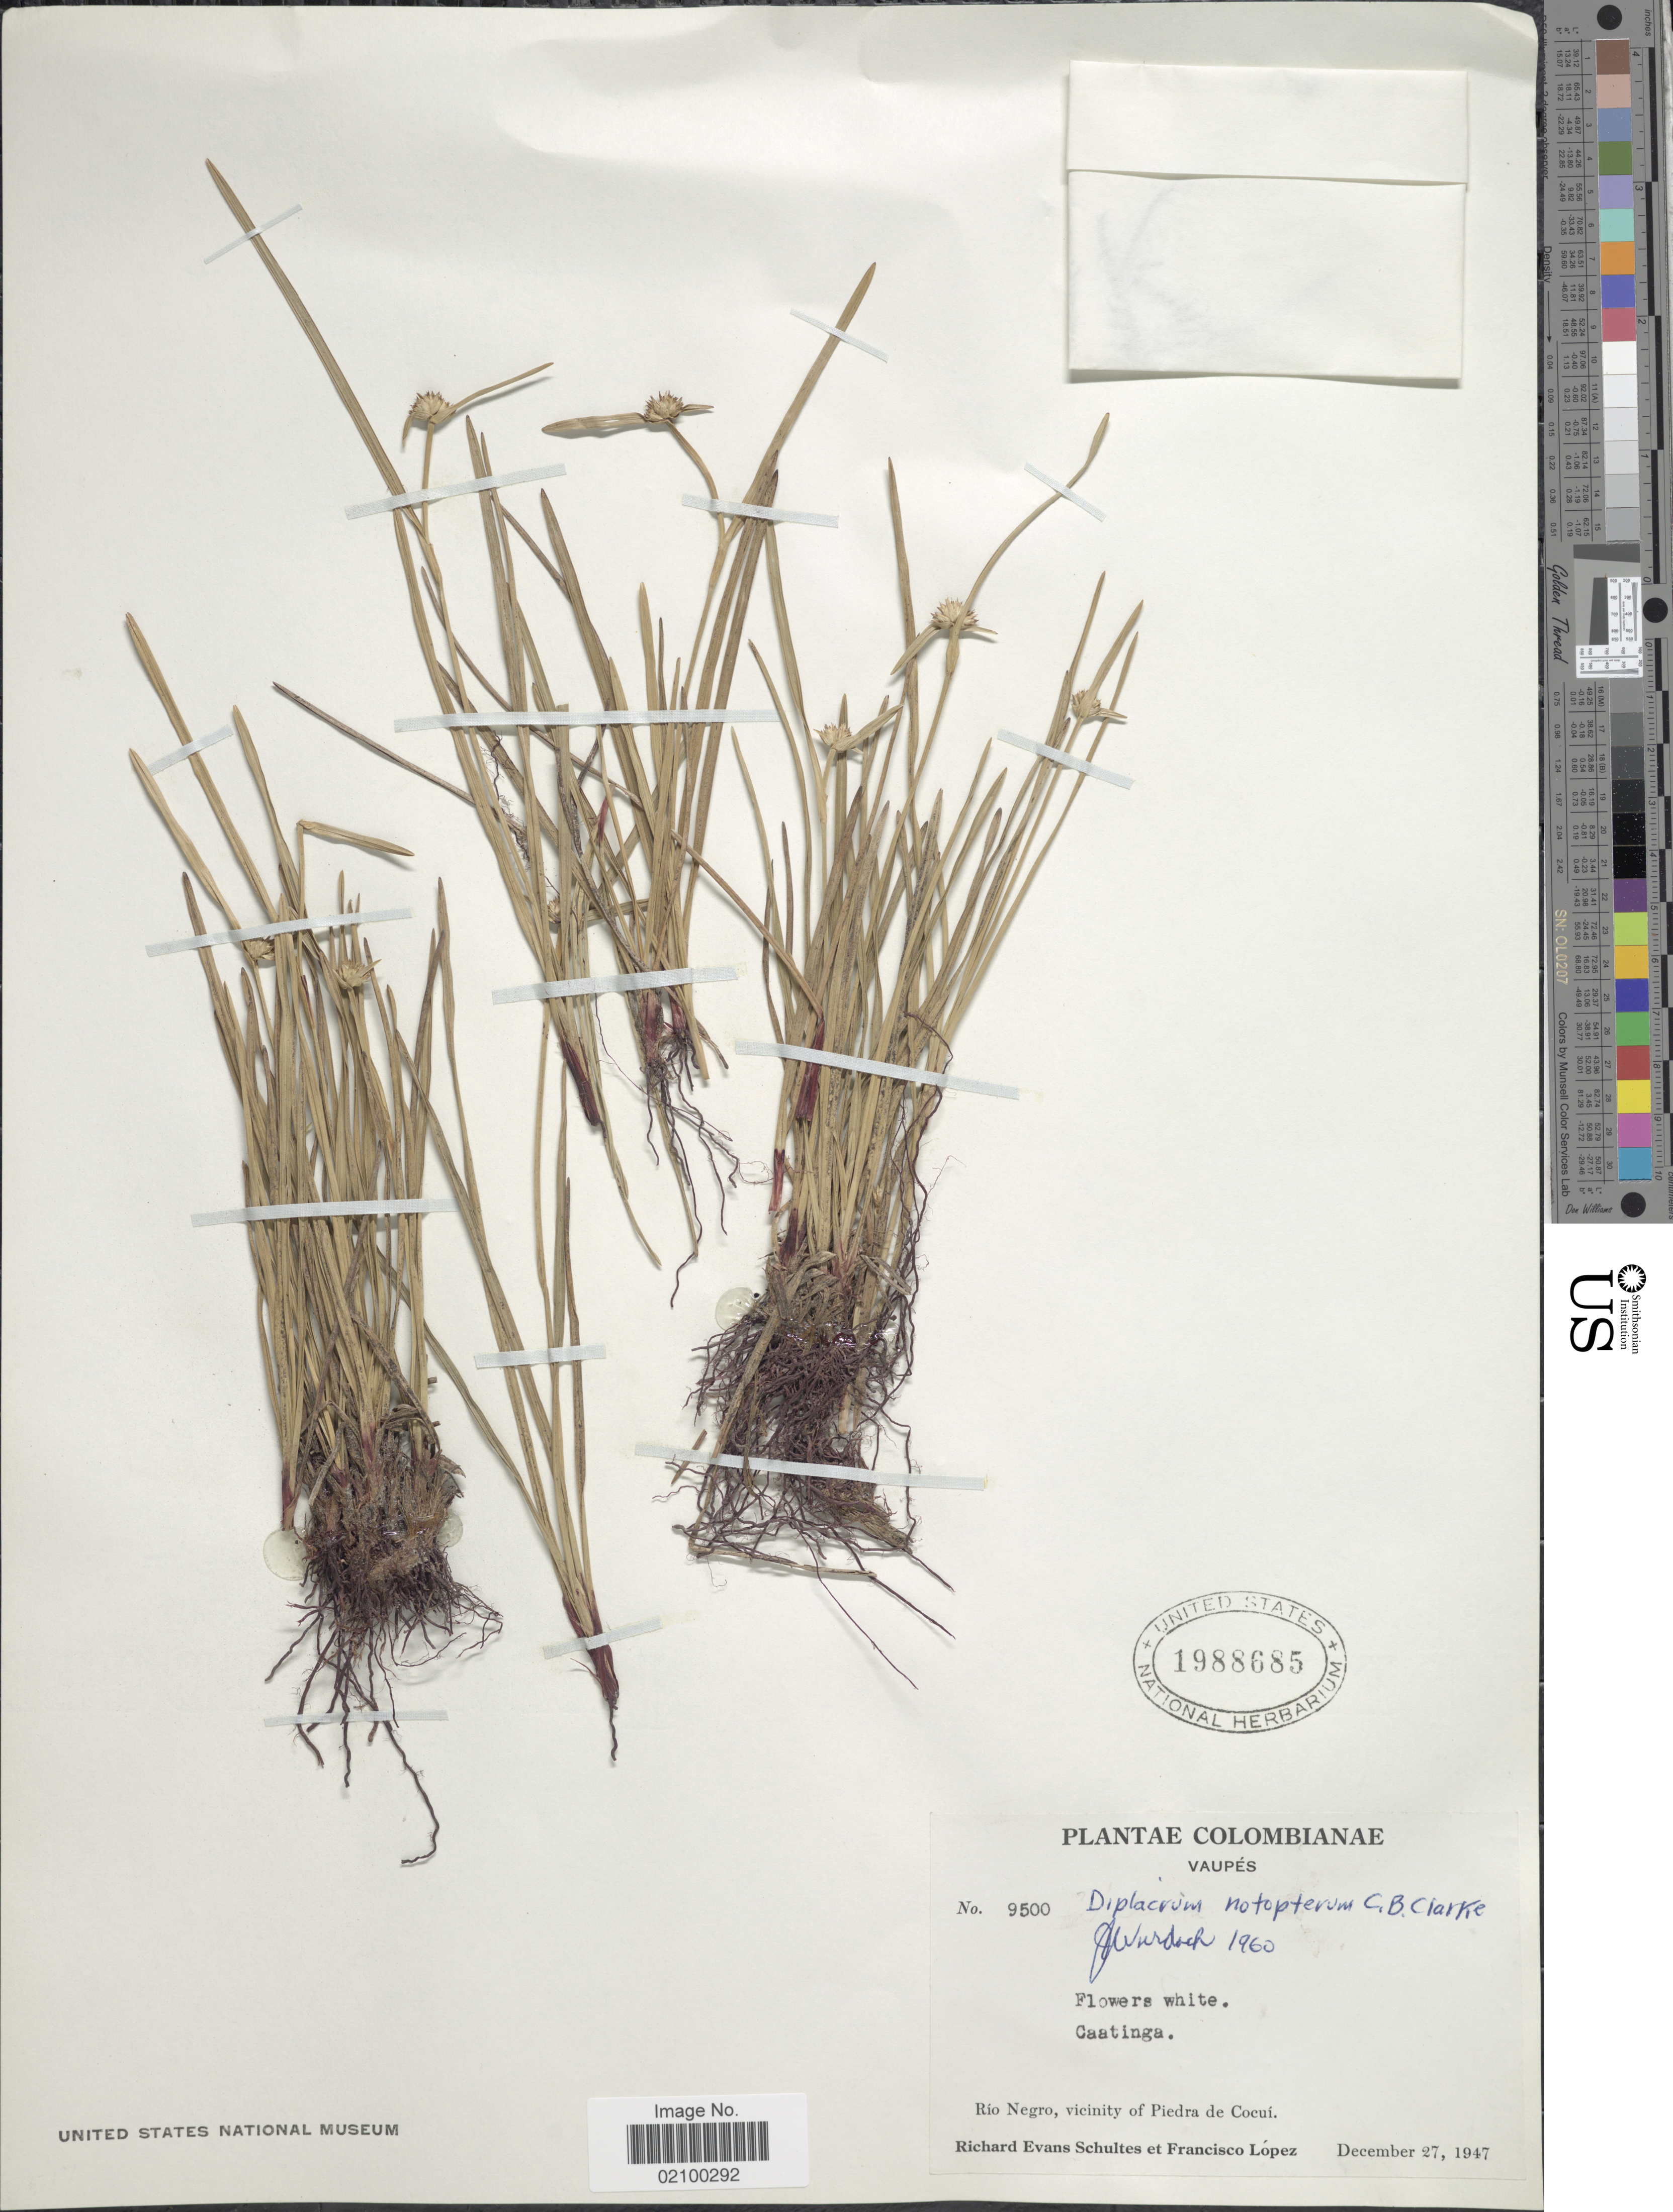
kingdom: Plantae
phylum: Tracheophyta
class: Liliopsida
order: Poales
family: Cyperaceae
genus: Diplacrum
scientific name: Diplacrum capitatum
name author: (Willd.) Boeckeler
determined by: Strong, Mark T., (BOT), Smithsonian Institution - National Museum of Natural History (UNITED STATES)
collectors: R. E. Schultes & F. Lopéz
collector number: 9500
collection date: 1947-12-27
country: Colombia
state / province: Vaupés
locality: Rio Negro, vicinity of Piedra de Cocui. Caatinga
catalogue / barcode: US 1988685